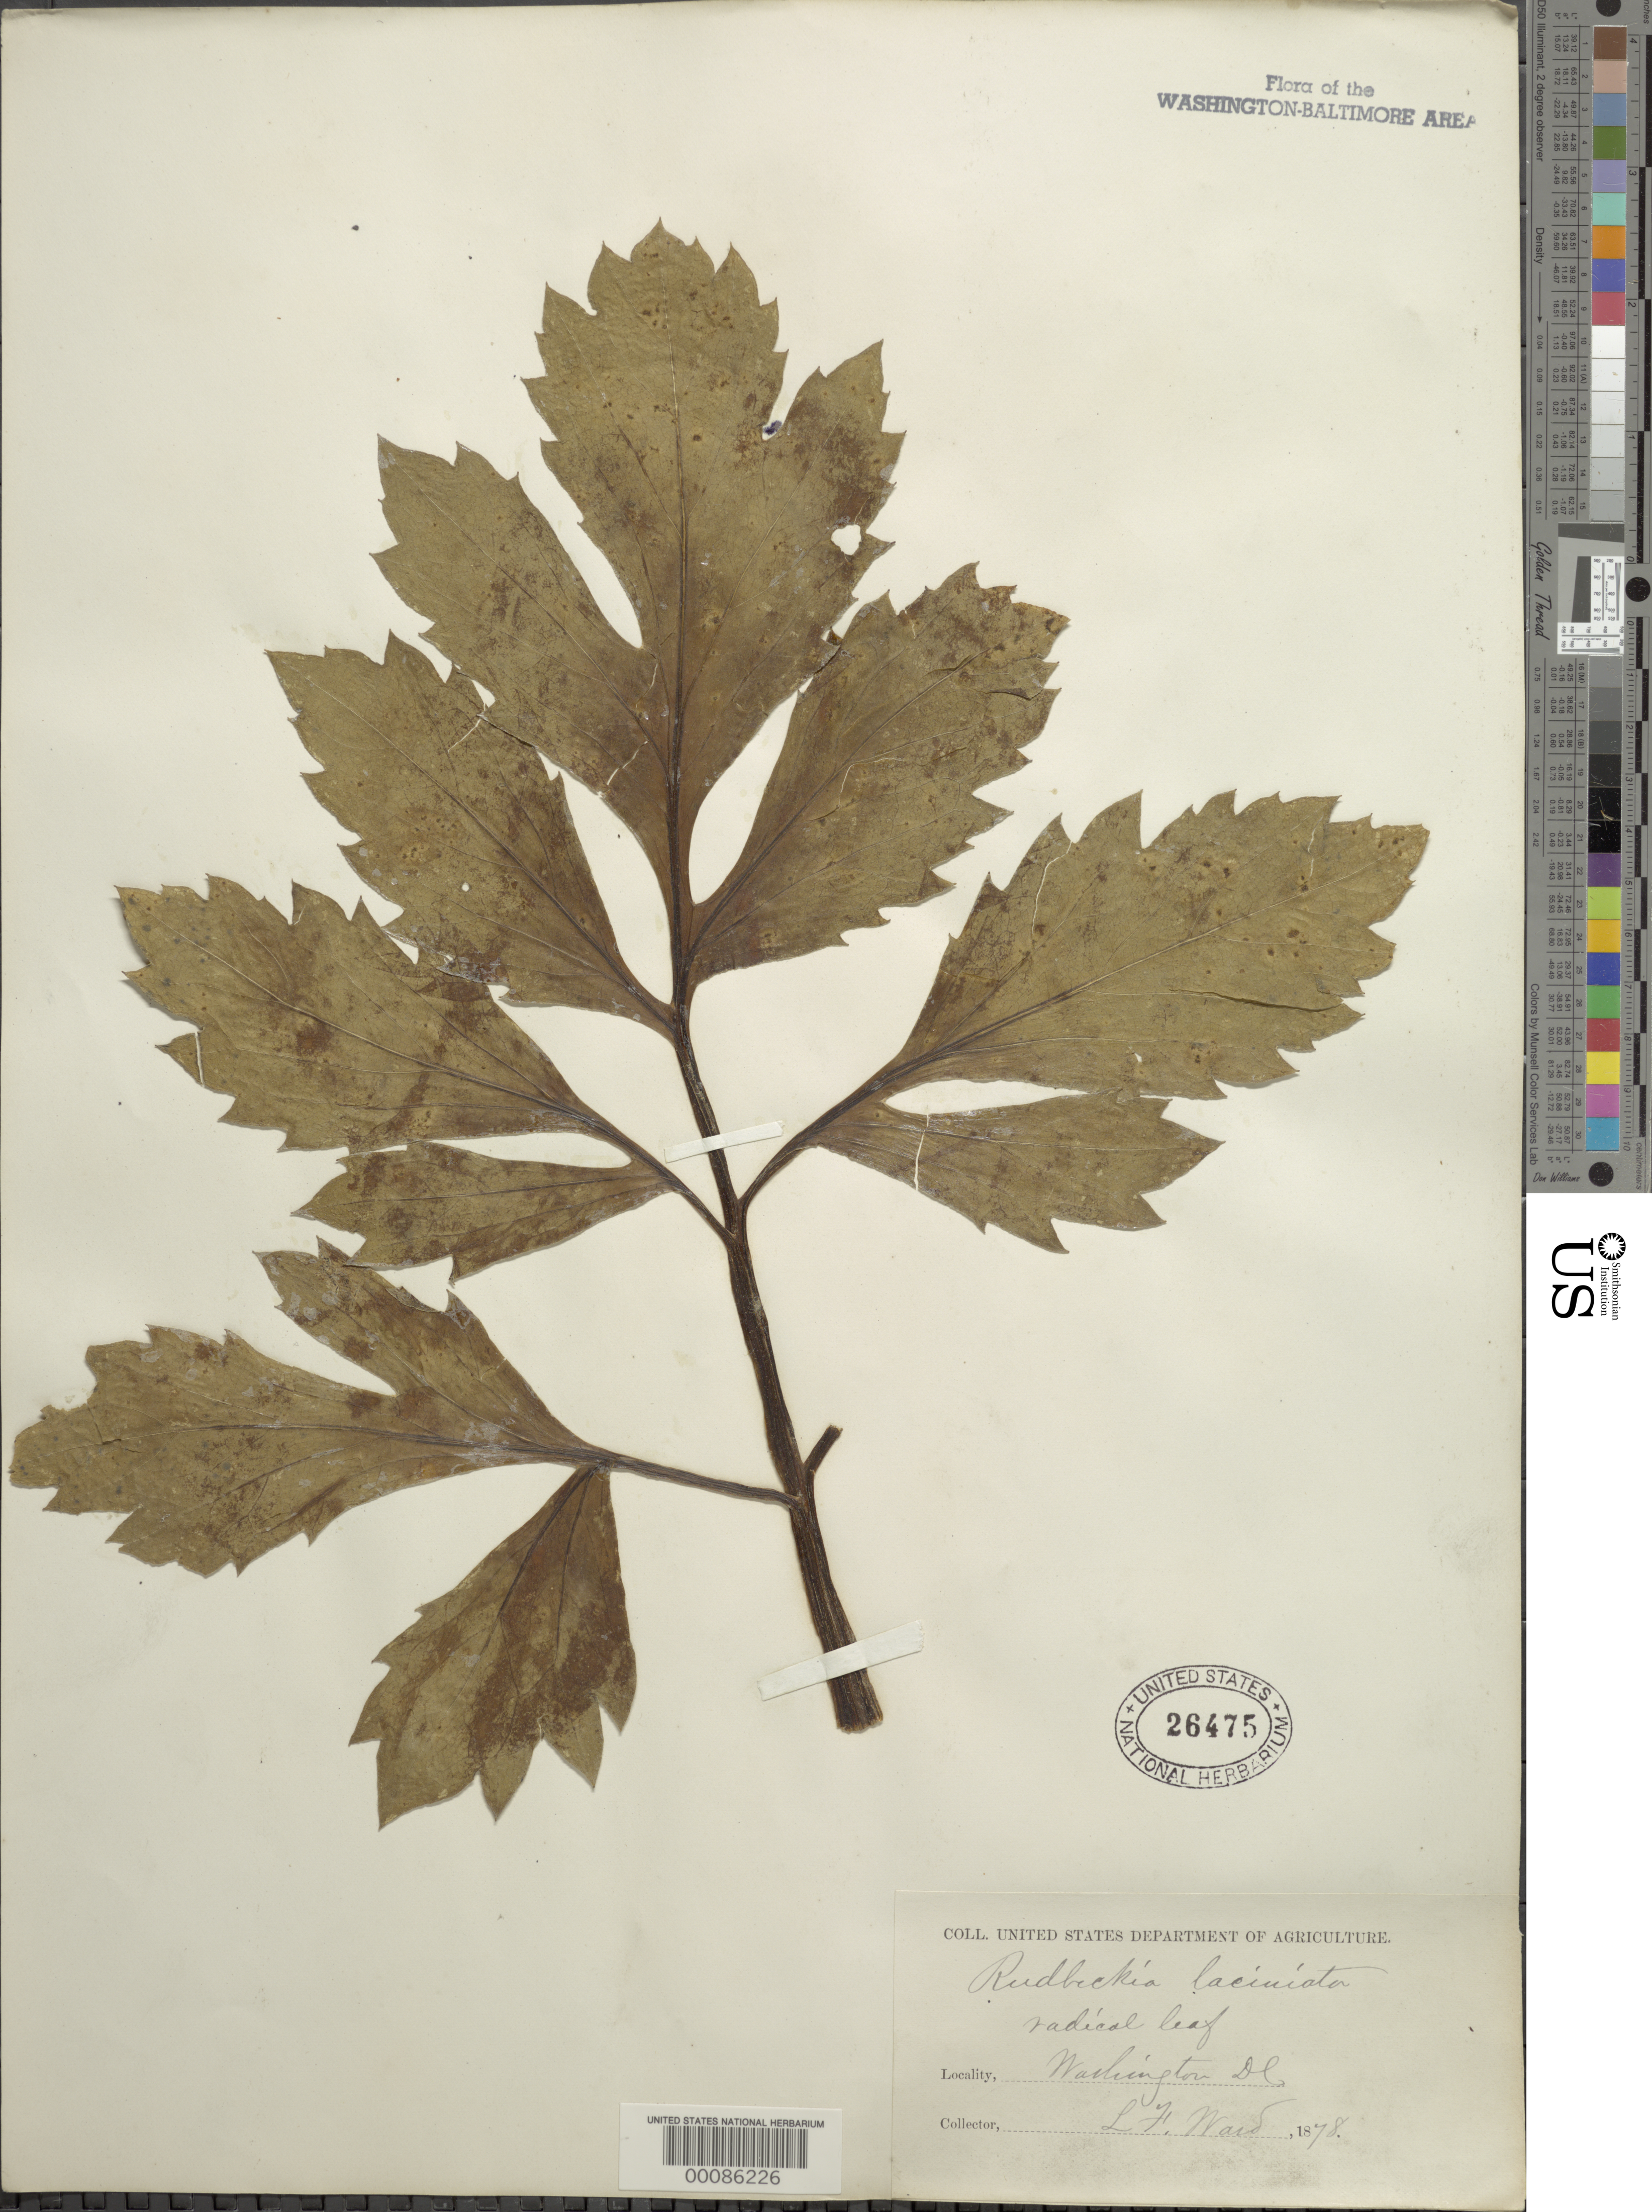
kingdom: Plantae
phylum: Tracheophyta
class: Magnoliopsida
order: Asterales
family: Asteraceae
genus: Rudbeckia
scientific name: Rudbeckia laciniata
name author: L.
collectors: L. F. Ward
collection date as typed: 1878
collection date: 1878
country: United States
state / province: District of Columbia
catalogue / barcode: US 26475